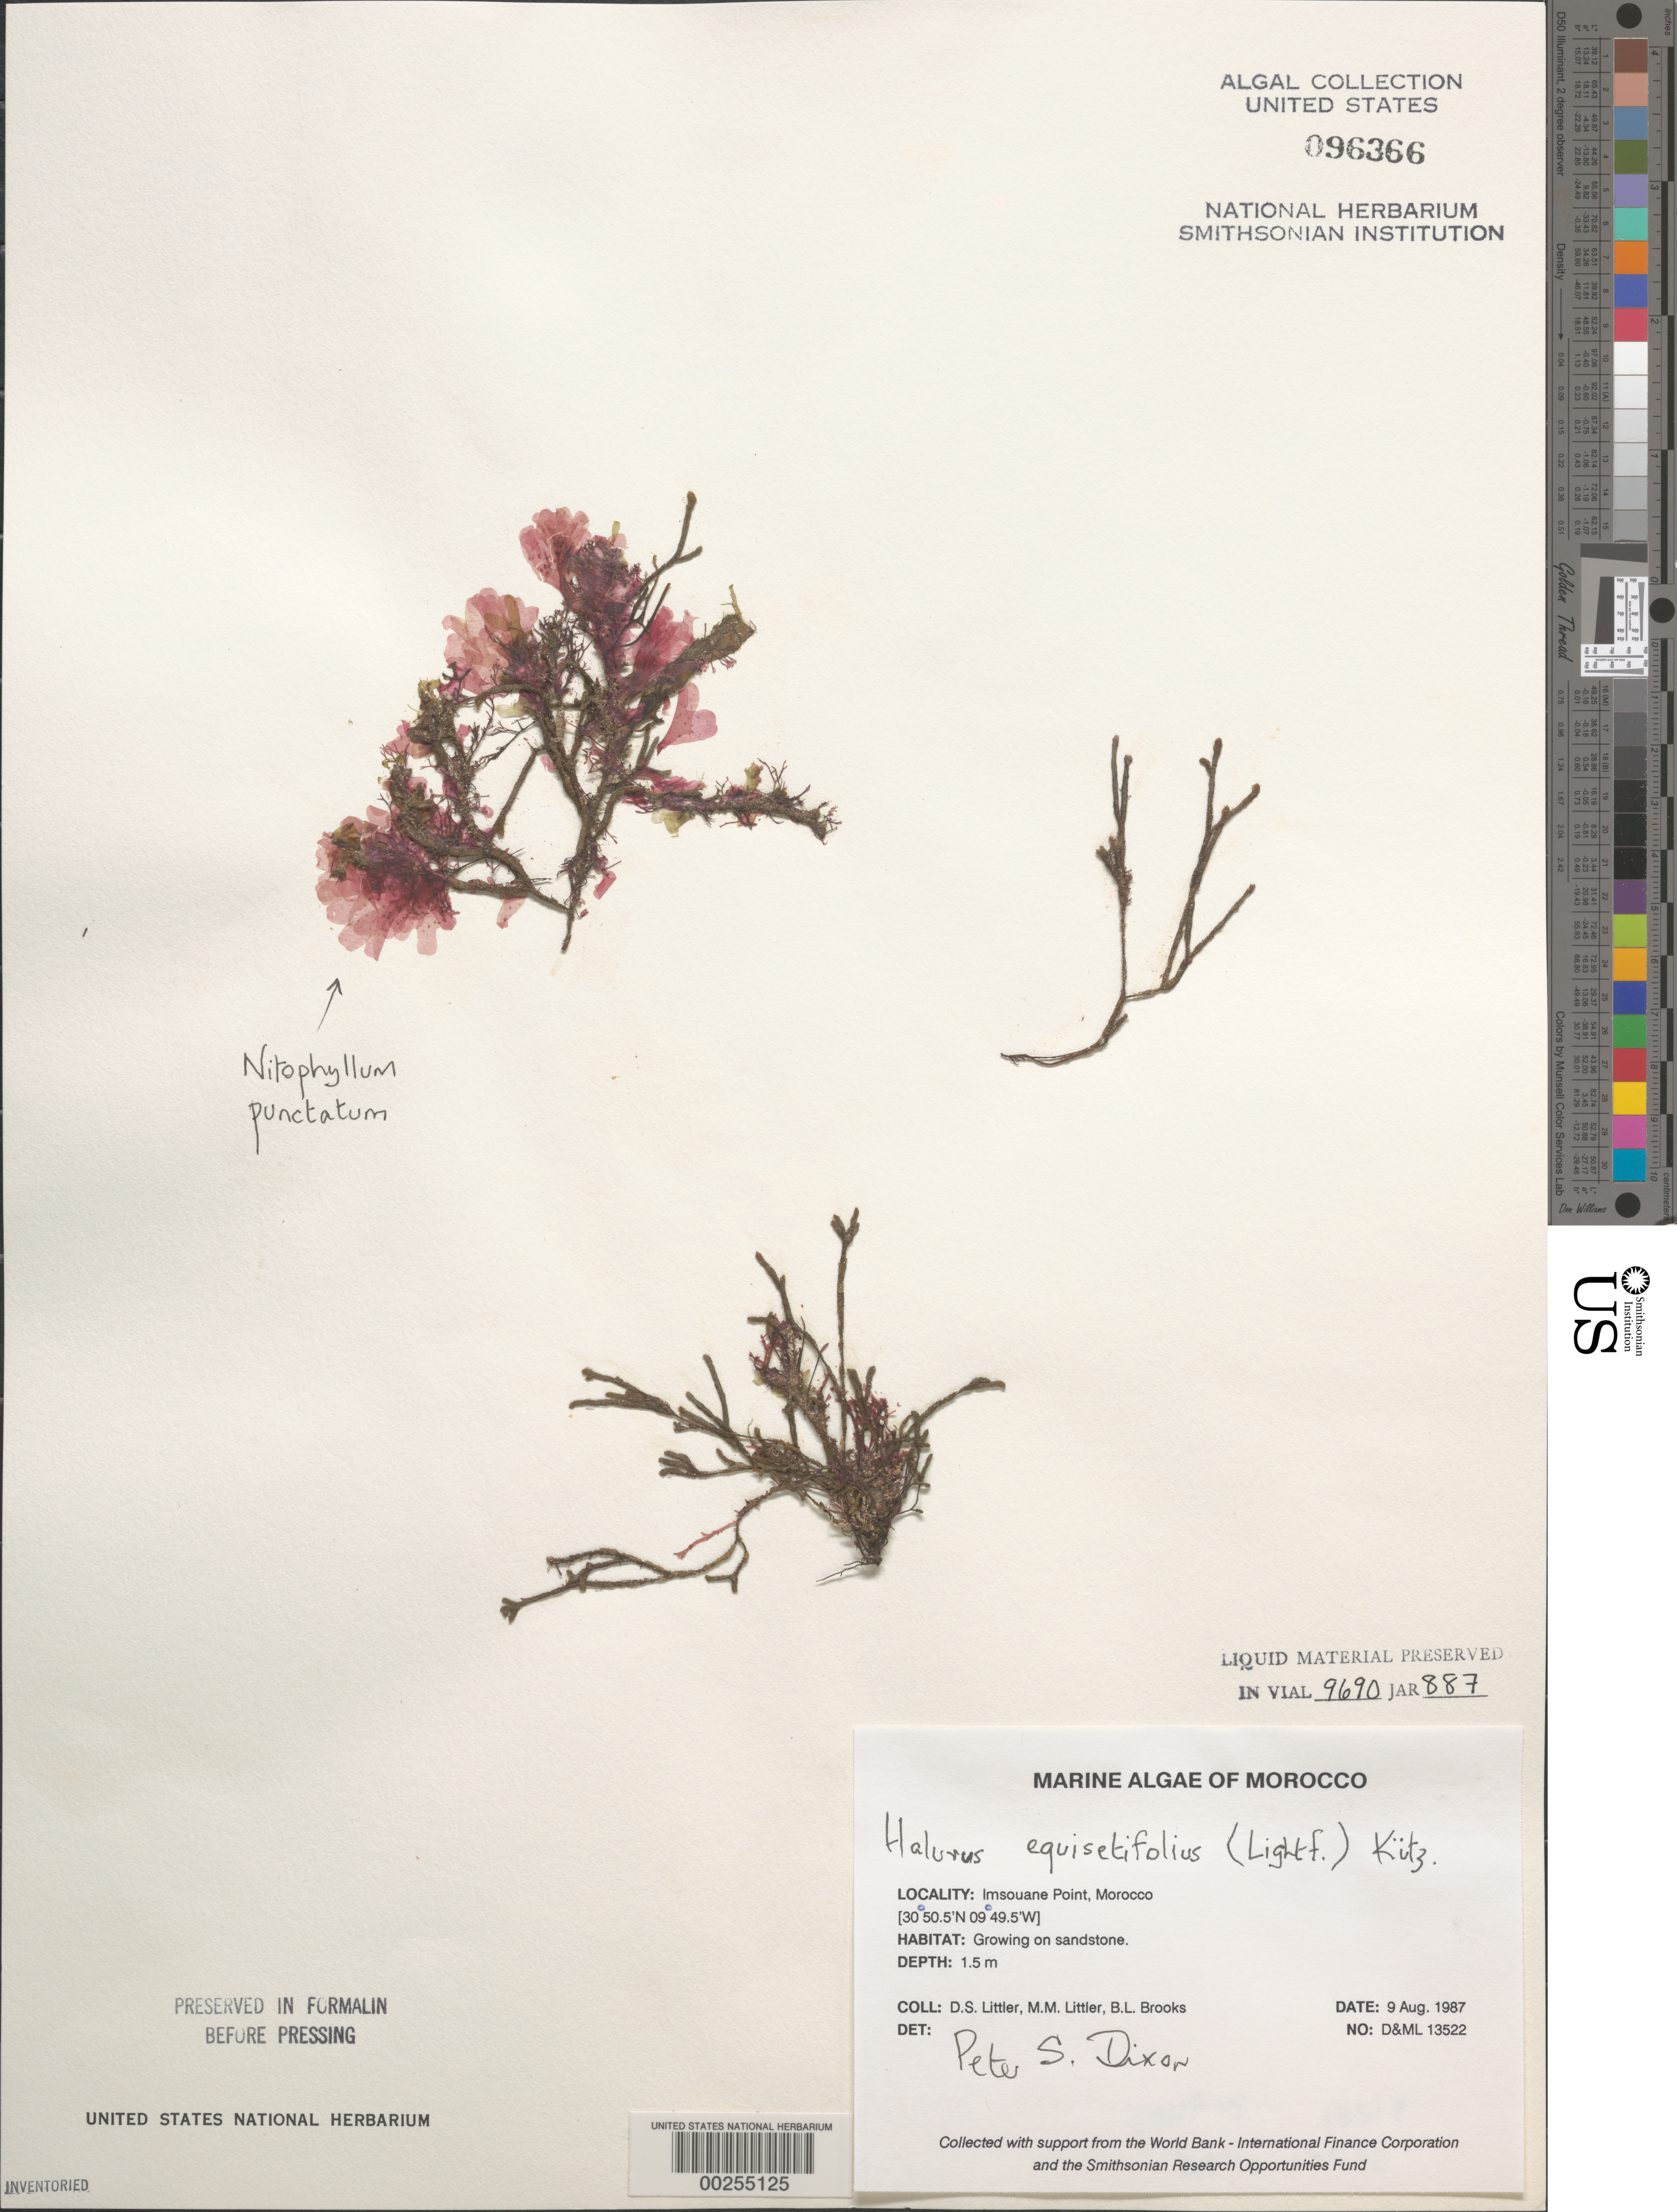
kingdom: Plantae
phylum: Rhodophyta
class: Florideophyceae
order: Ceramiales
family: Wrangeliaceae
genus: Halurus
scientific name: Halurus equisetifolius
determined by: Dixon, P. S.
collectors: D. S. Littler, M. M. Littler & B. Brooks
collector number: D&ML 13522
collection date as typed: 09 Aug 1987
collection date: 1987-08-09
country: Morocco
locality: Imsouane Point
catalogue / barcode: US 96366